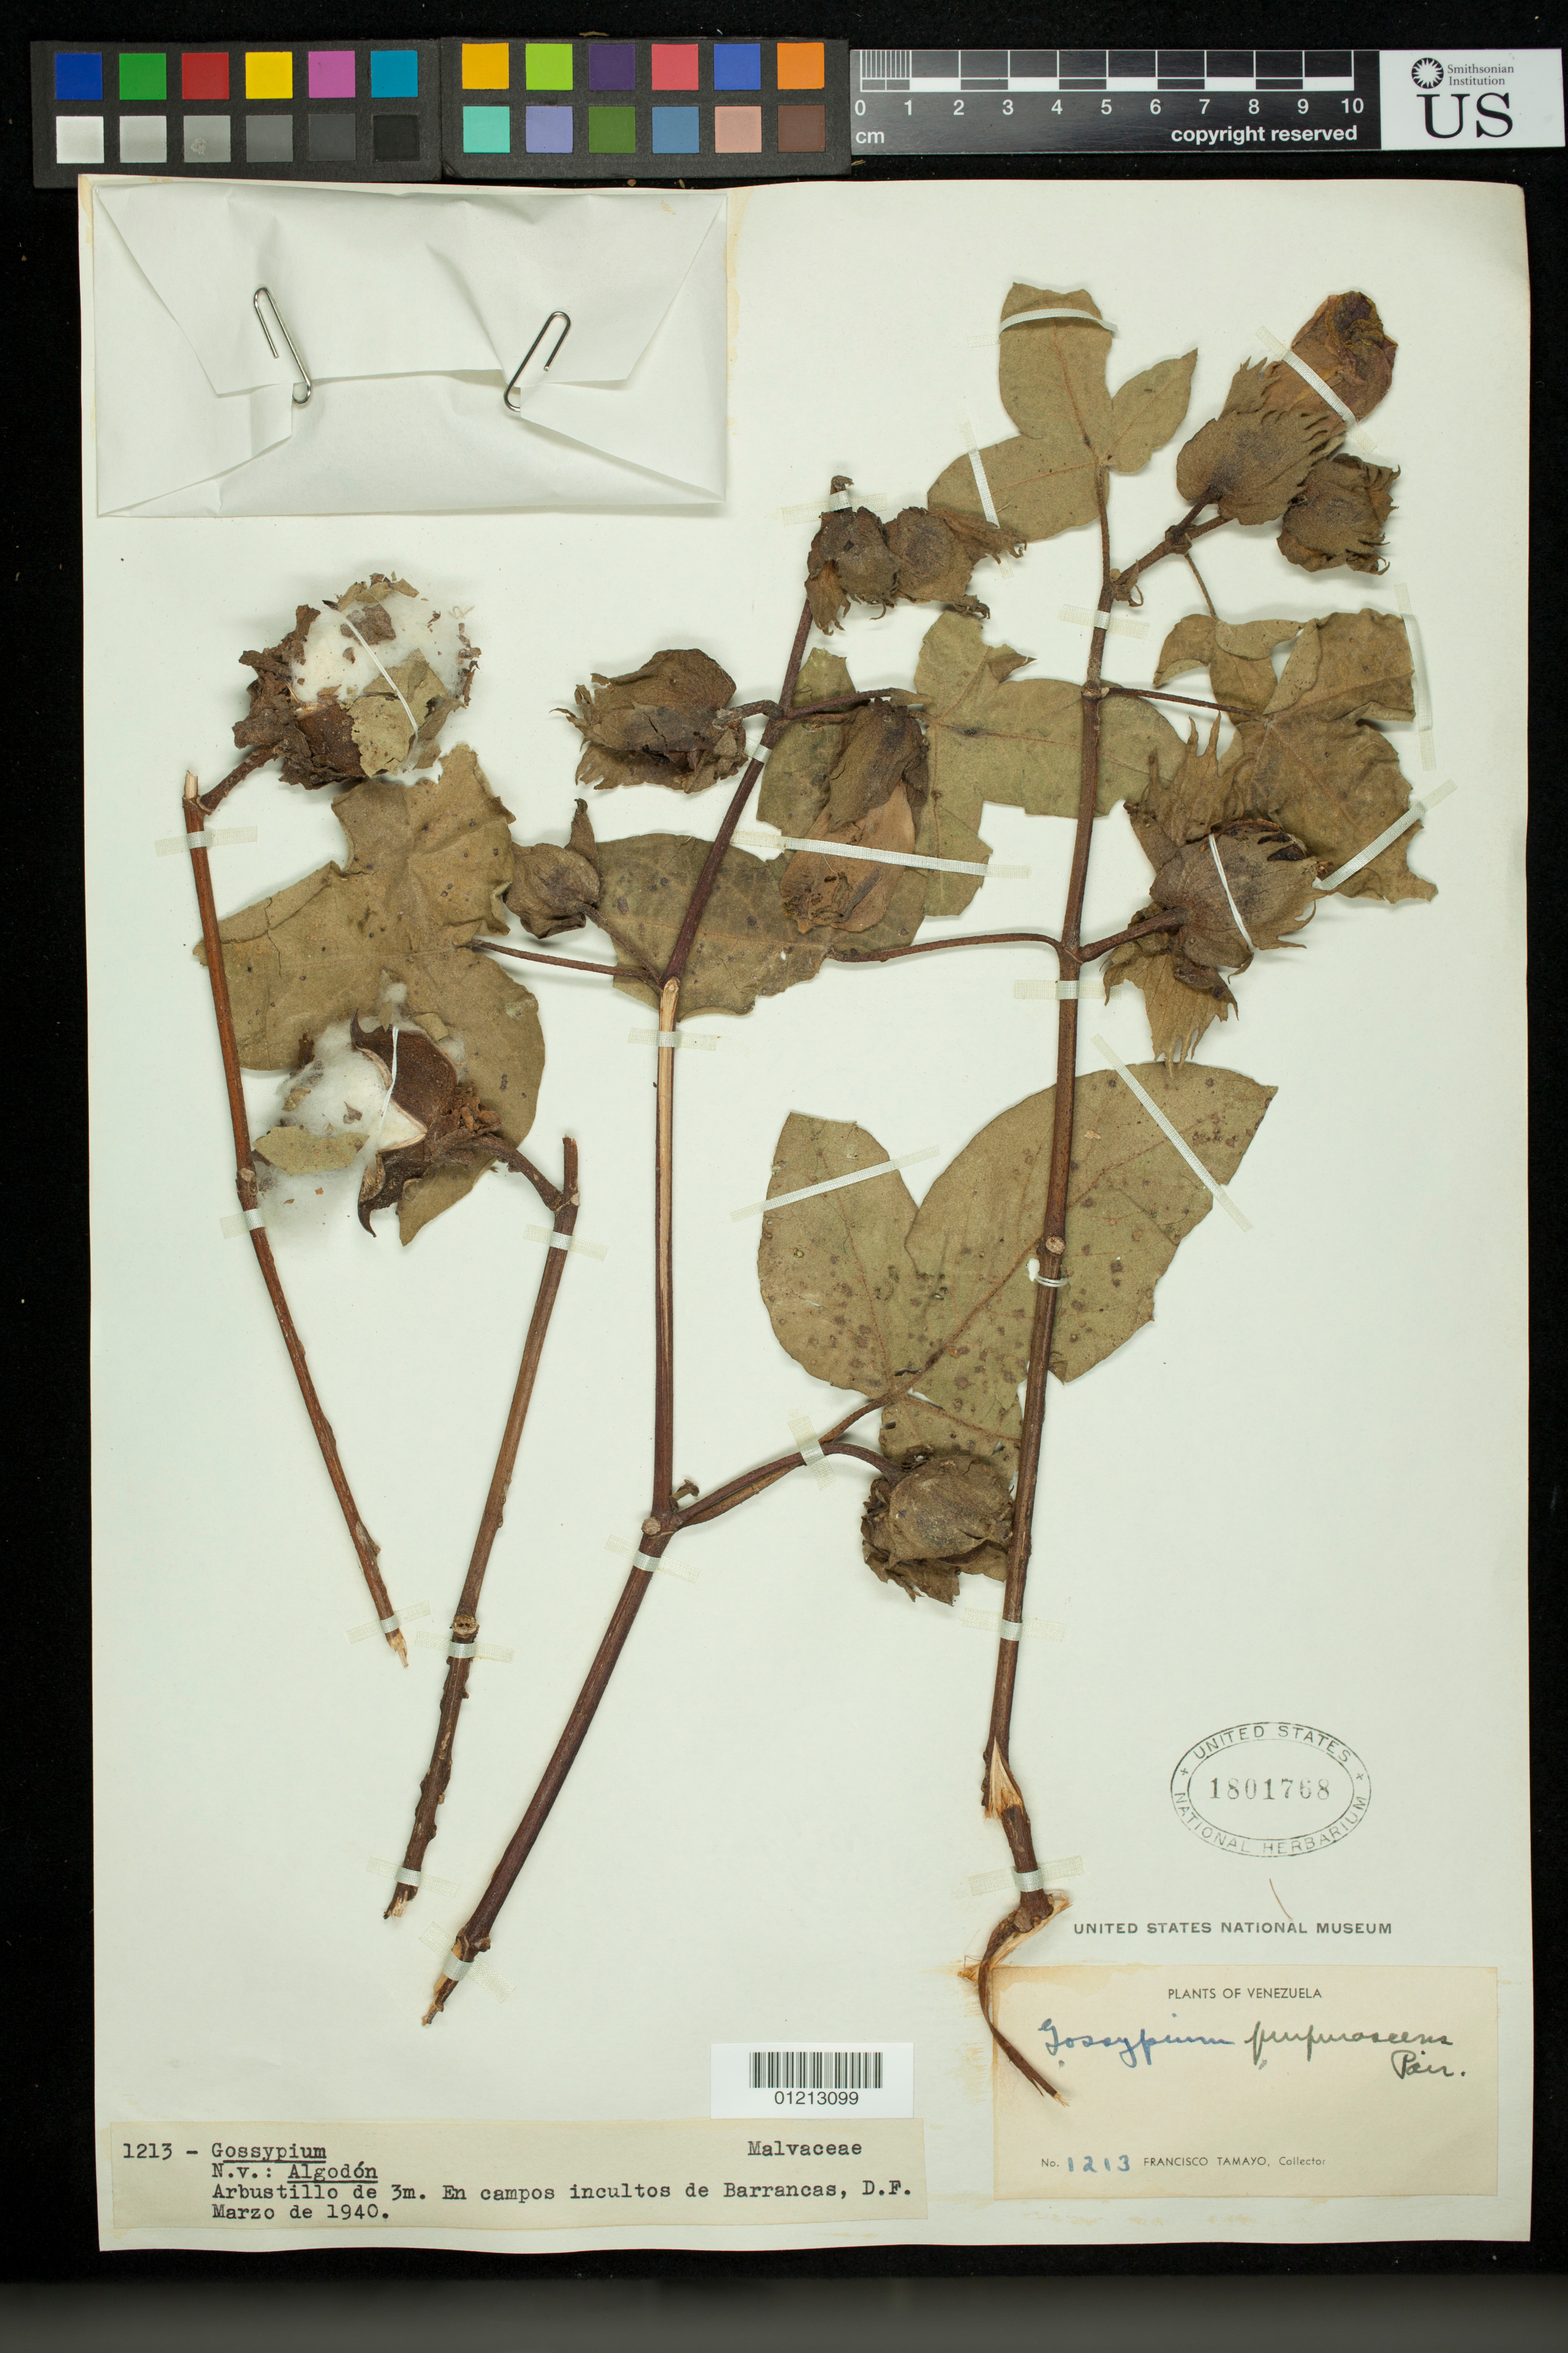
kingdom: Plantae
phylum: Tracheophyta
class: Magnoliopsida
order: Malvales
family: Malvaceae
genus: Gossypium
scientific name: Gossypium purpurascens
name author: Poir.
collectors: F. Tamayo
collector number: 1213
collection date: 1940-03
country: Venezuela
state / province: Barinas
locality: En campos incultos de Barrancas, D.F.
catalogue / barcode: US 1801768